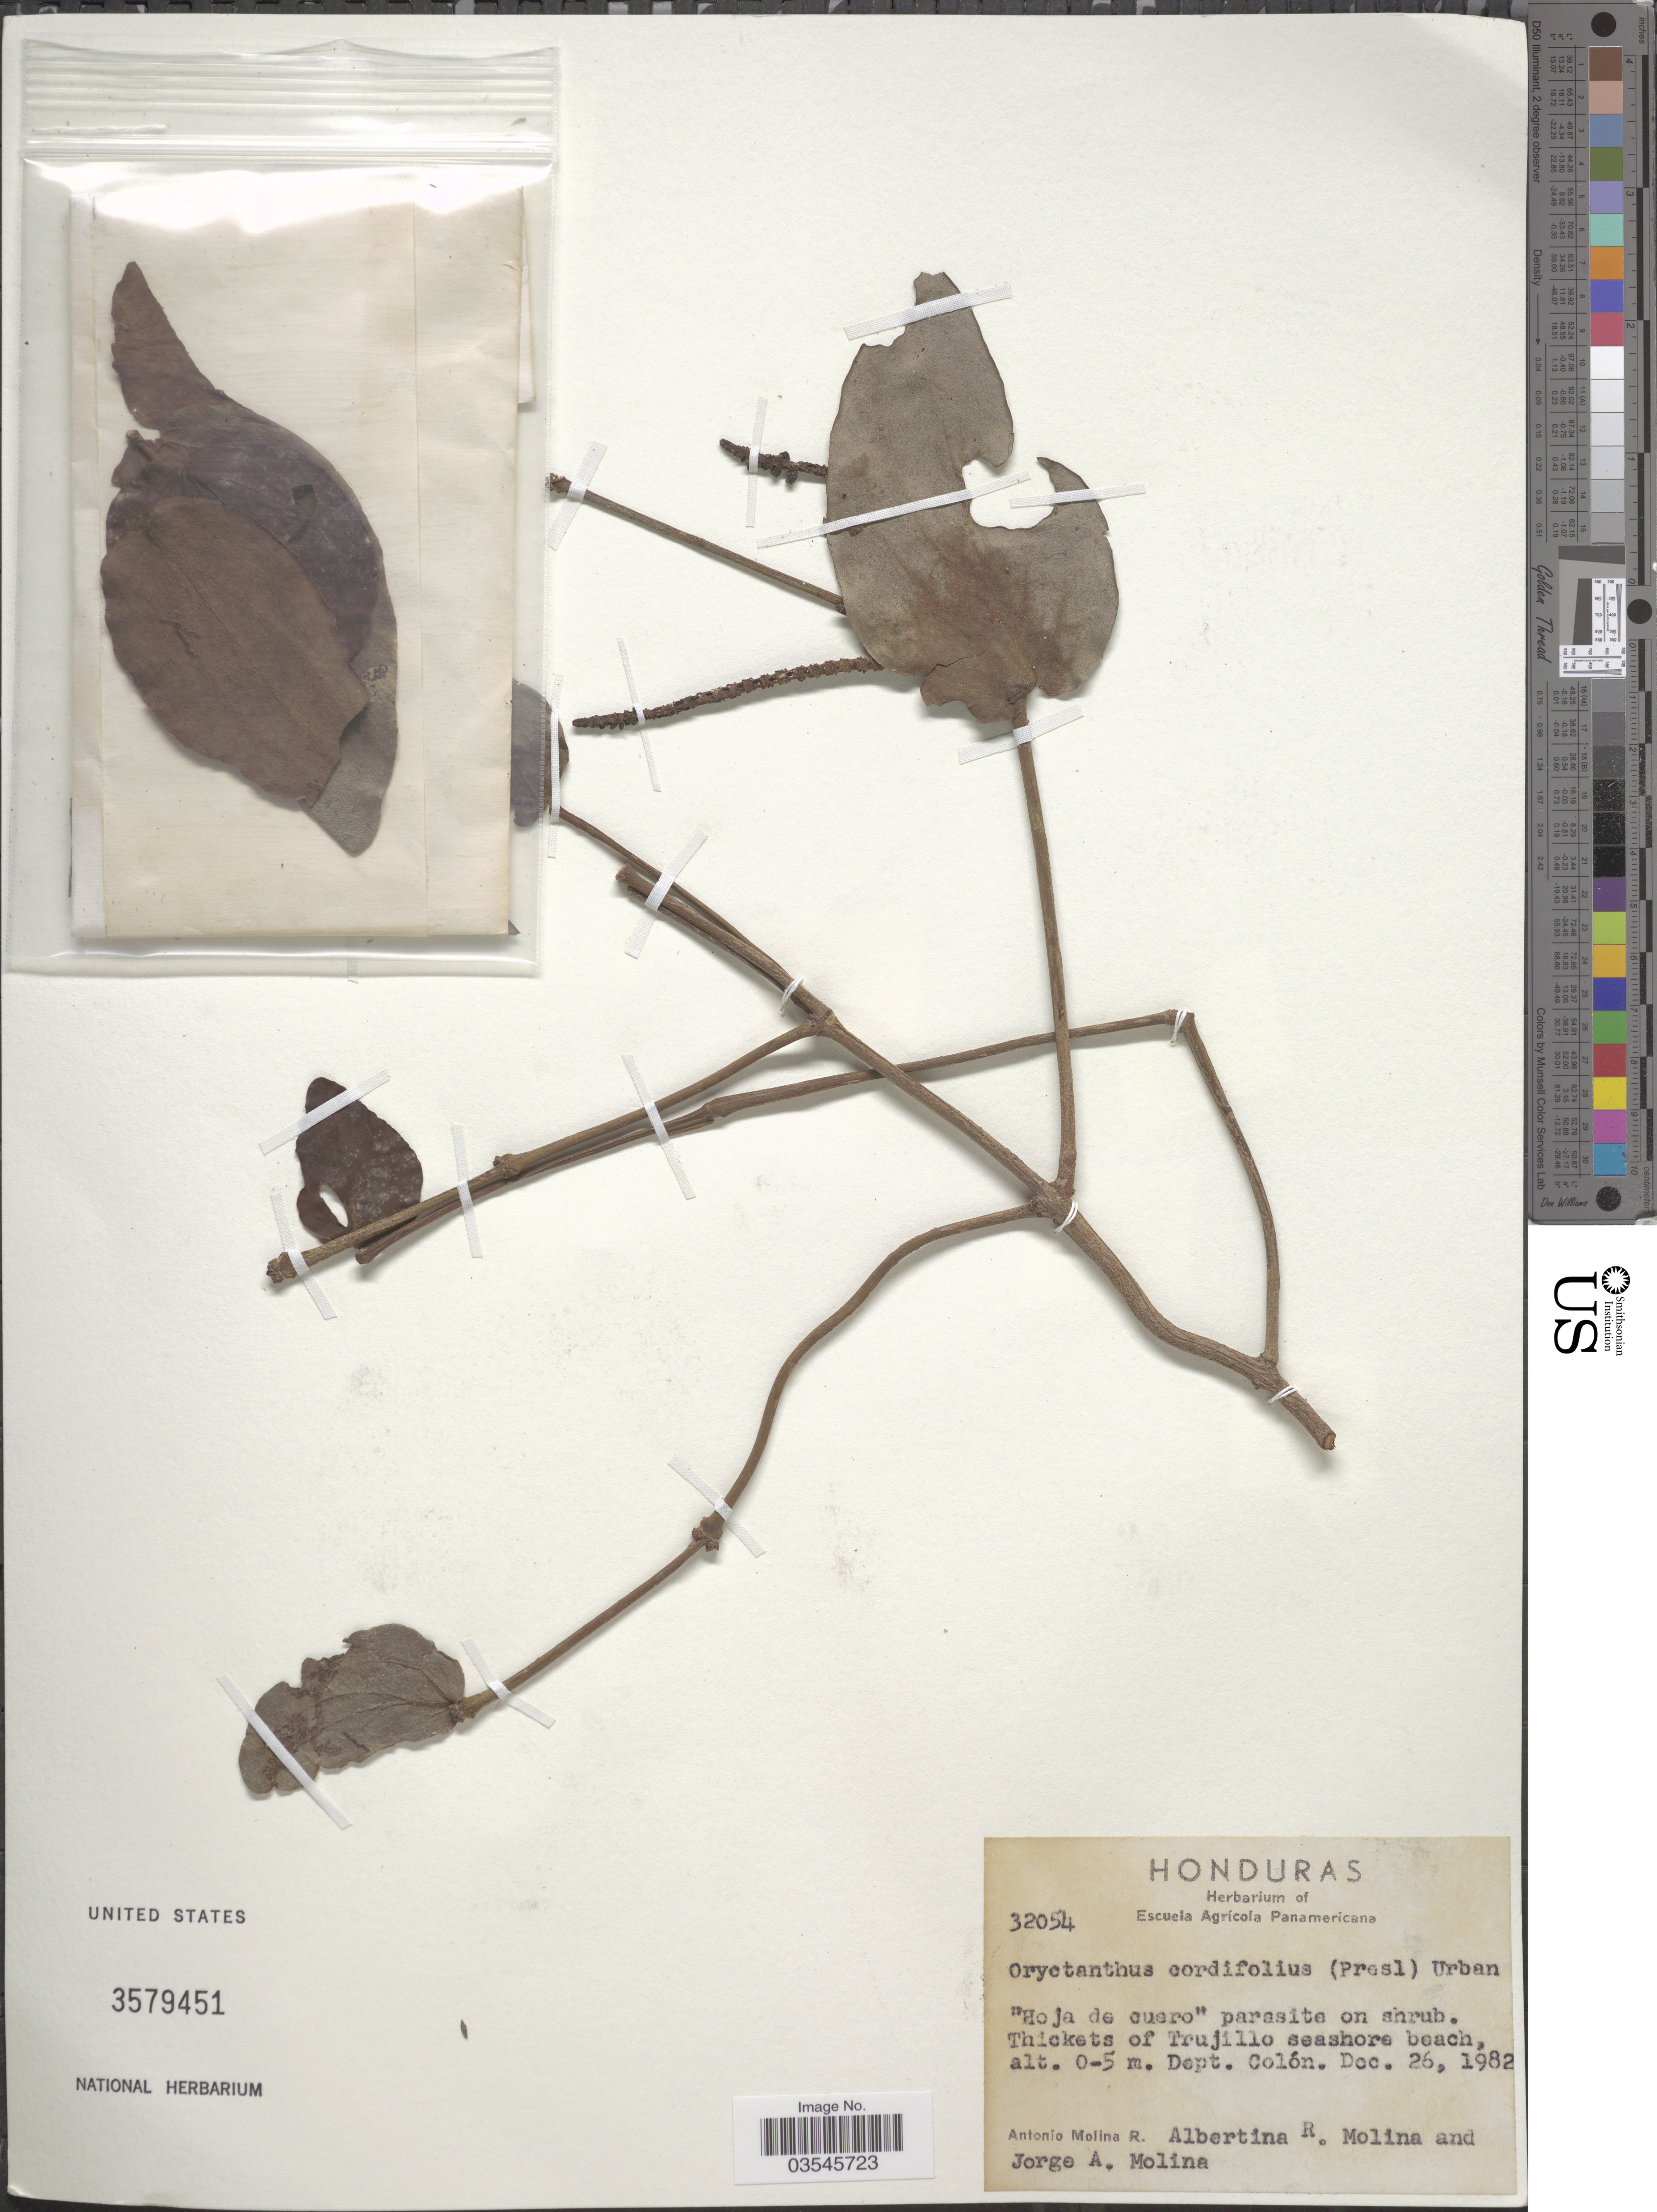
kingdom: Plantae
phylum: Tracheophyta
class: Magnoliopsida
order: Santalales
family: Loranthaceae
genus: Oryctanthus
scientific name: Oryctanthus cordifolius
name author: (C. Presl) Urb.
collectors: A. Molina R., A. R. Molina & J. A. Molina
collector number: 32054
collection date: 1982-12-26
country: Honduras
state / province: Colón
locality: Thickets of Trujillo seashore beach, Dept. Colón.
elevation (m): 0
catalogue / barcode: US 3579451